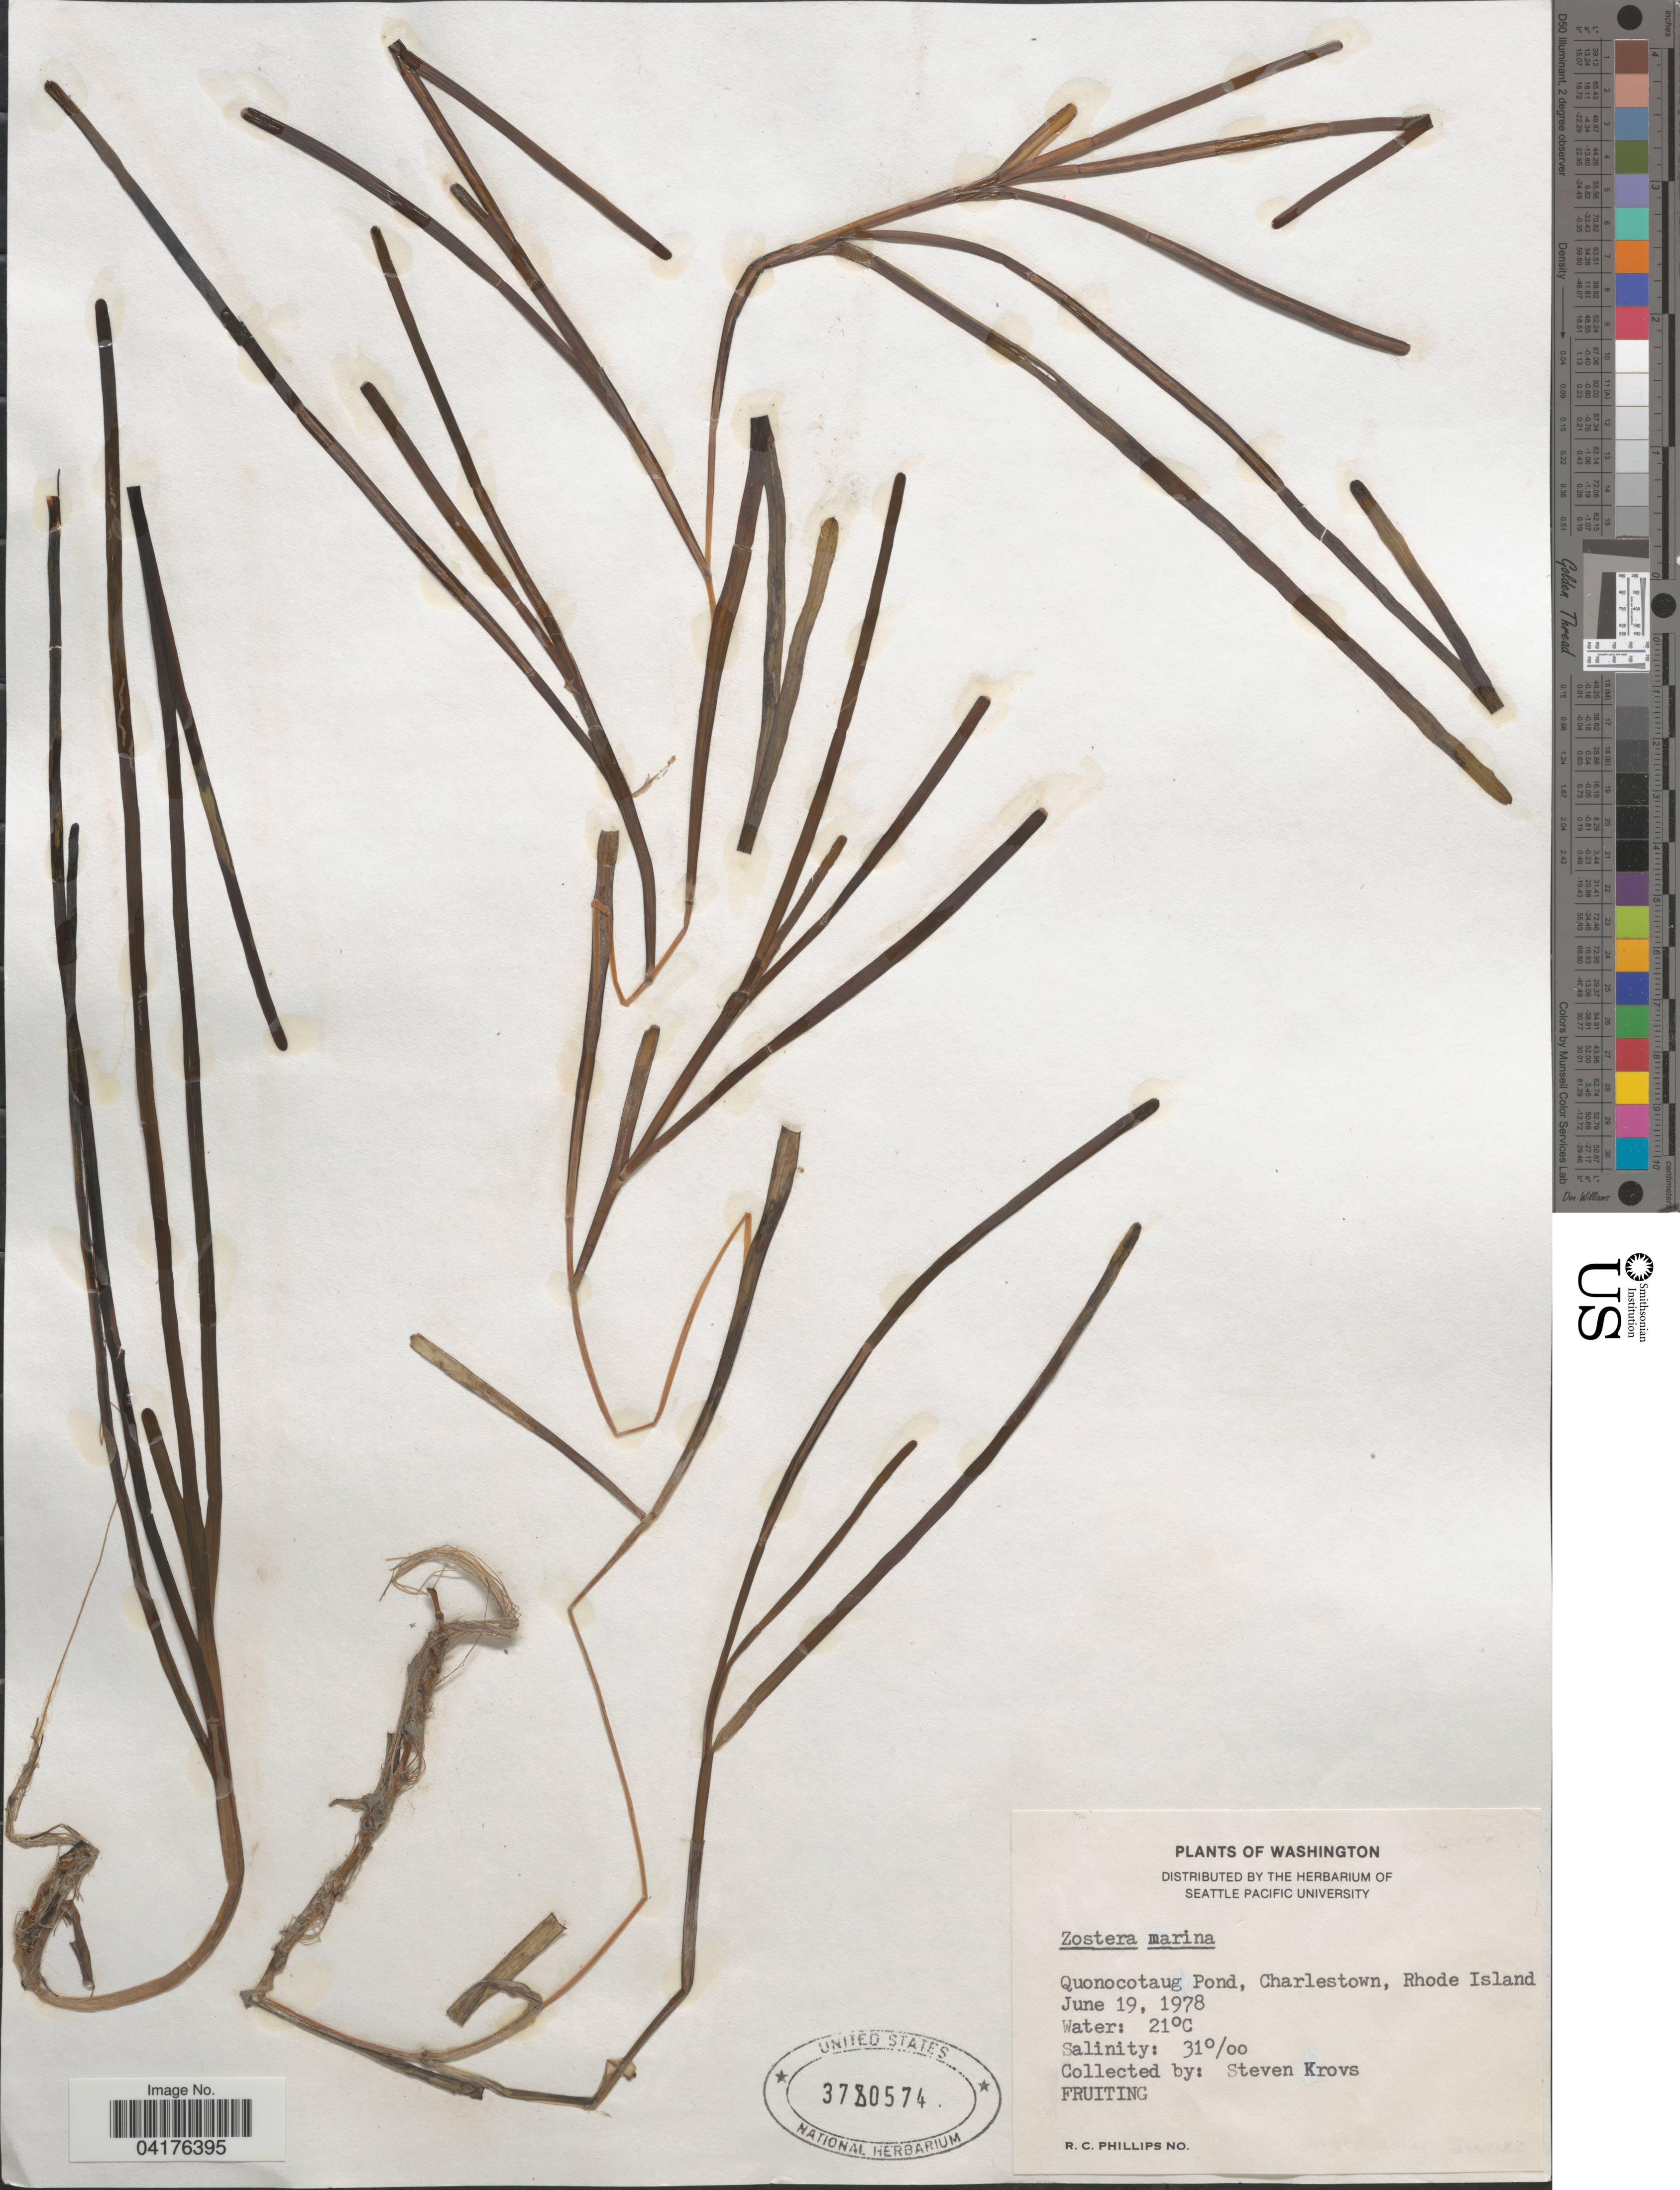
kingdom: Plantae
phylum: Tracheophyta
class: Liliopsida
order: Alismatales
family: Zosteraceae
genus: Zostera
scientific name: Zostera marina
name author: L.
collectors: S. Krovs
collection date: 1978-06-19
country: United States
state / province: Rhode Island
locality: Quonocotaug Pond - Charlestown.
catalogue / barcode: US 3780574